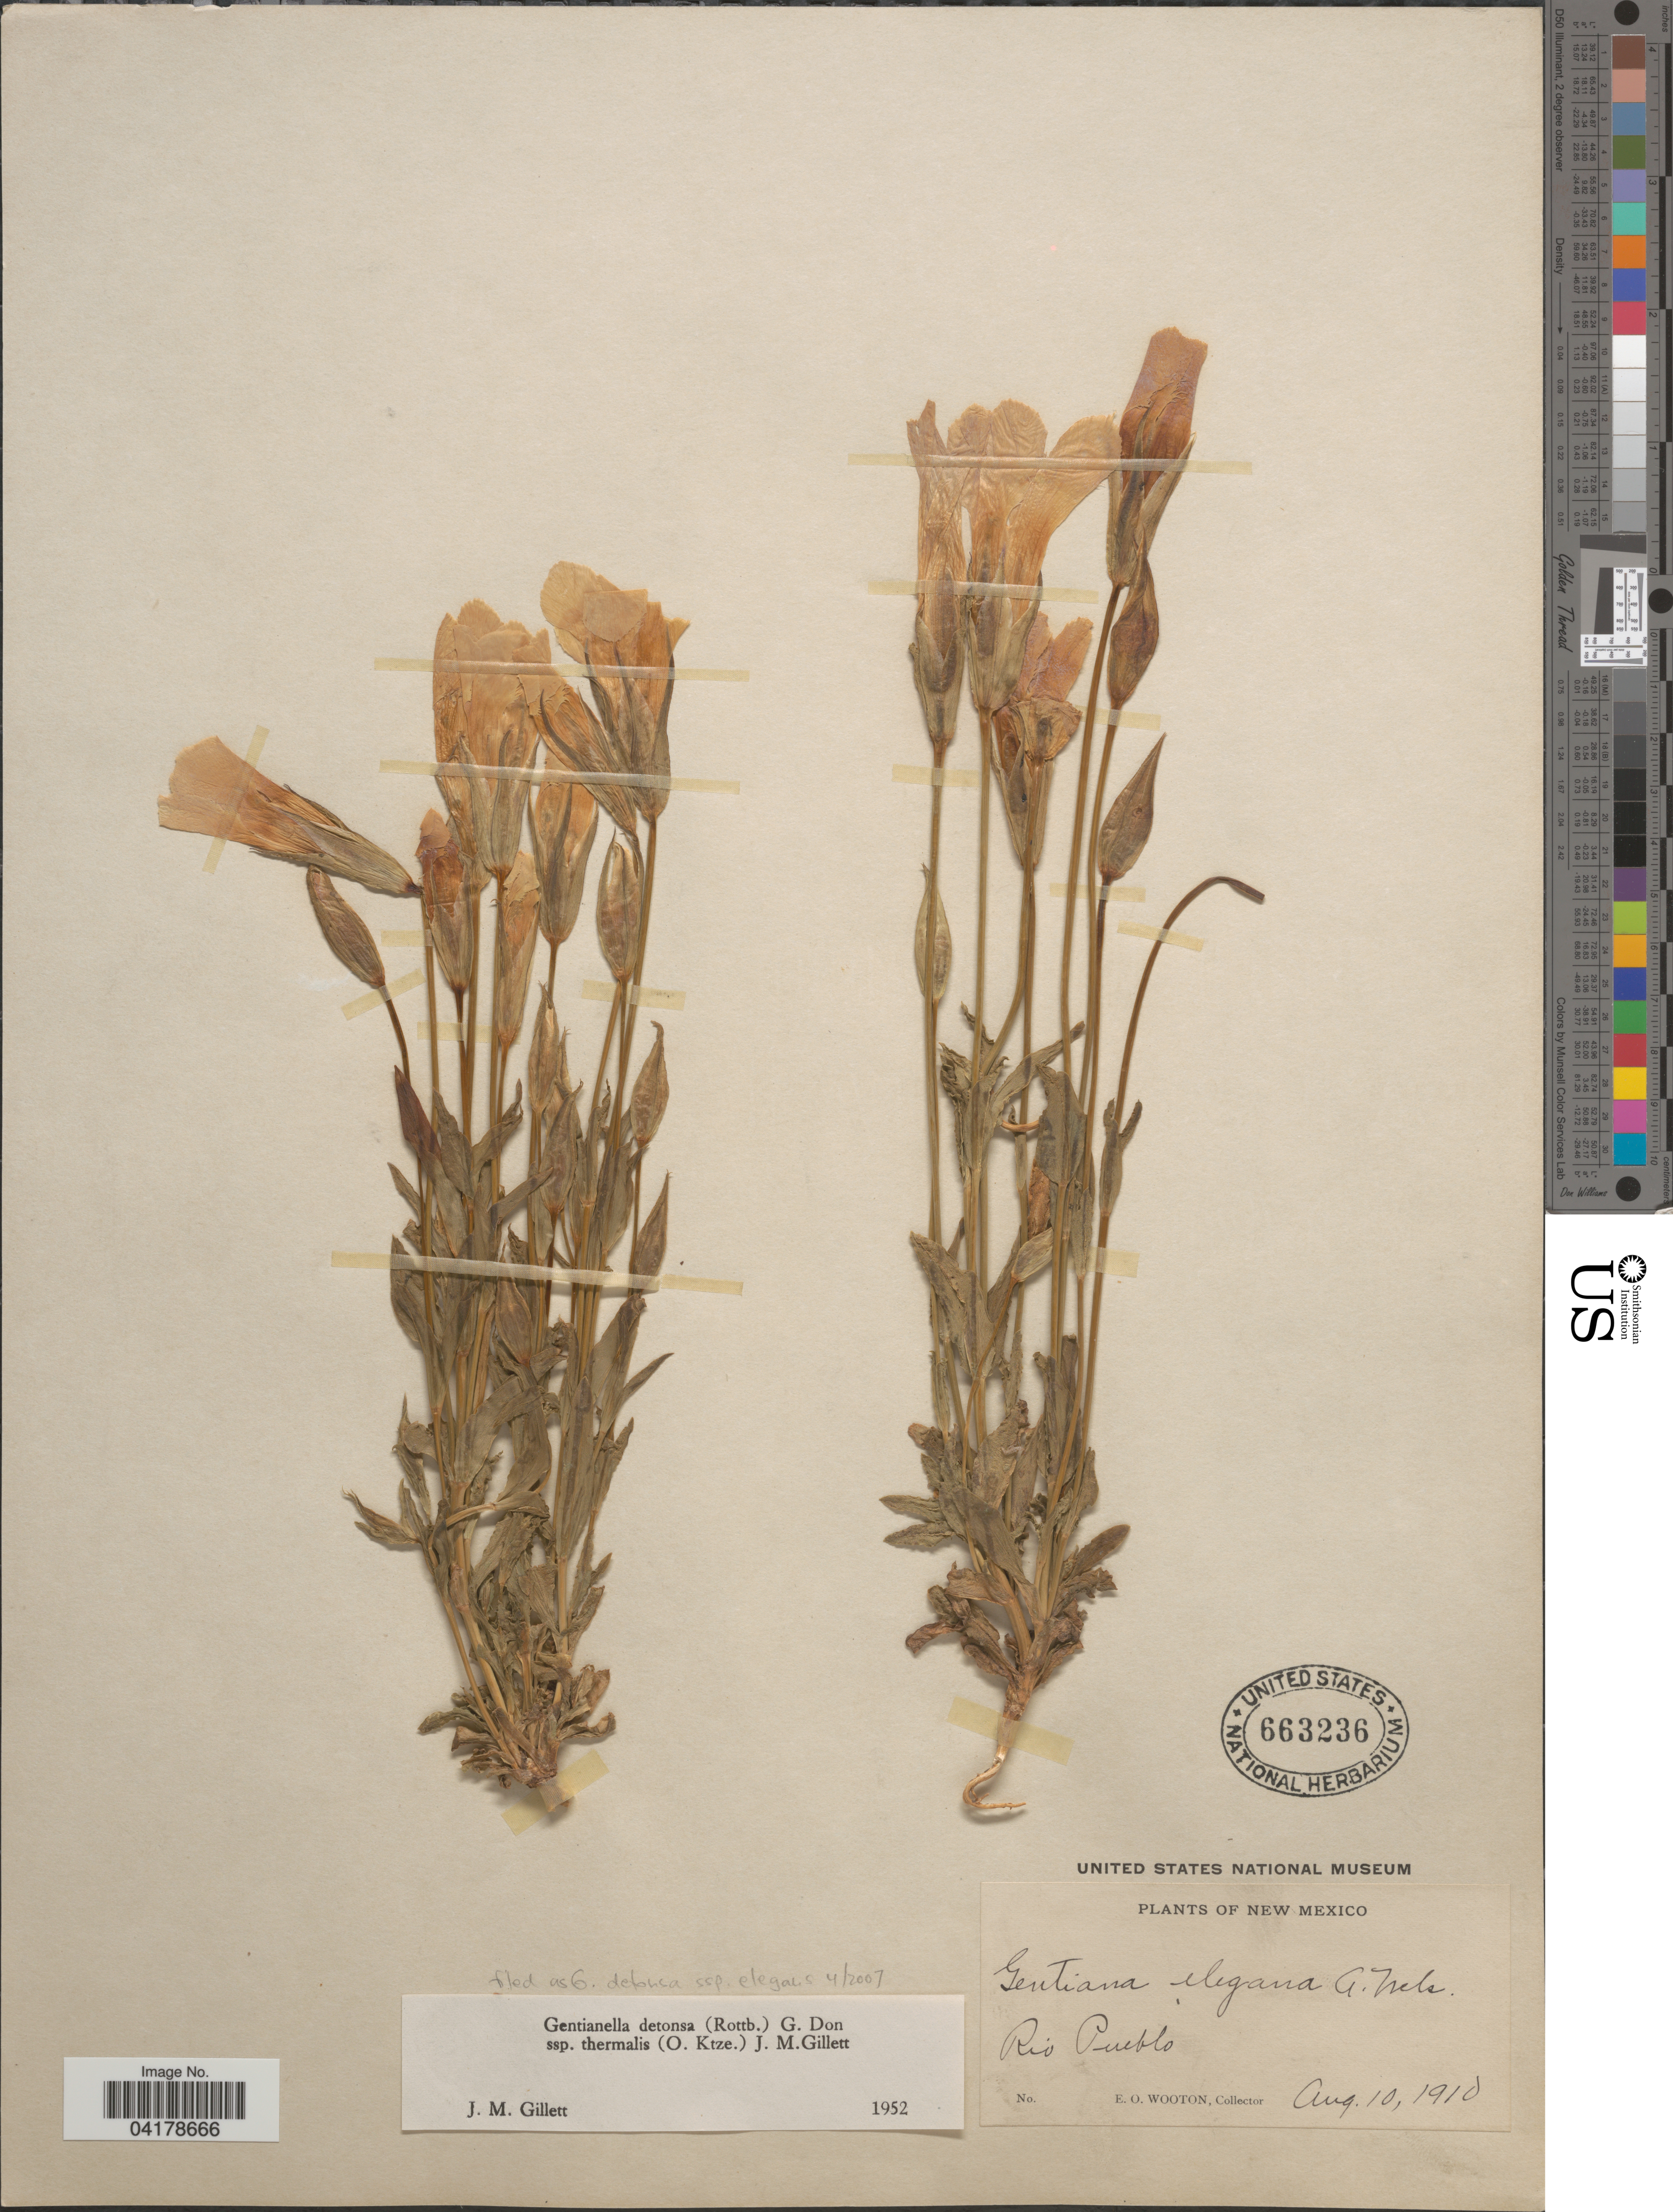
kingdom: Plantae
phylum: Tracheophyta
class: Magnoliopsida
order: Gentianales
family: Gentianaceae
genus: Gentianella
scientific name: Gentianella detonsa subsp. thermalis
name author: (Kuntze) J.M. Gillett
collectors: E. O. Wooton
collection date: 1910-08-10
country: United States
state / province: New Mexico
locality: Rio Pueblo.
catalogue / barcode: US 663236